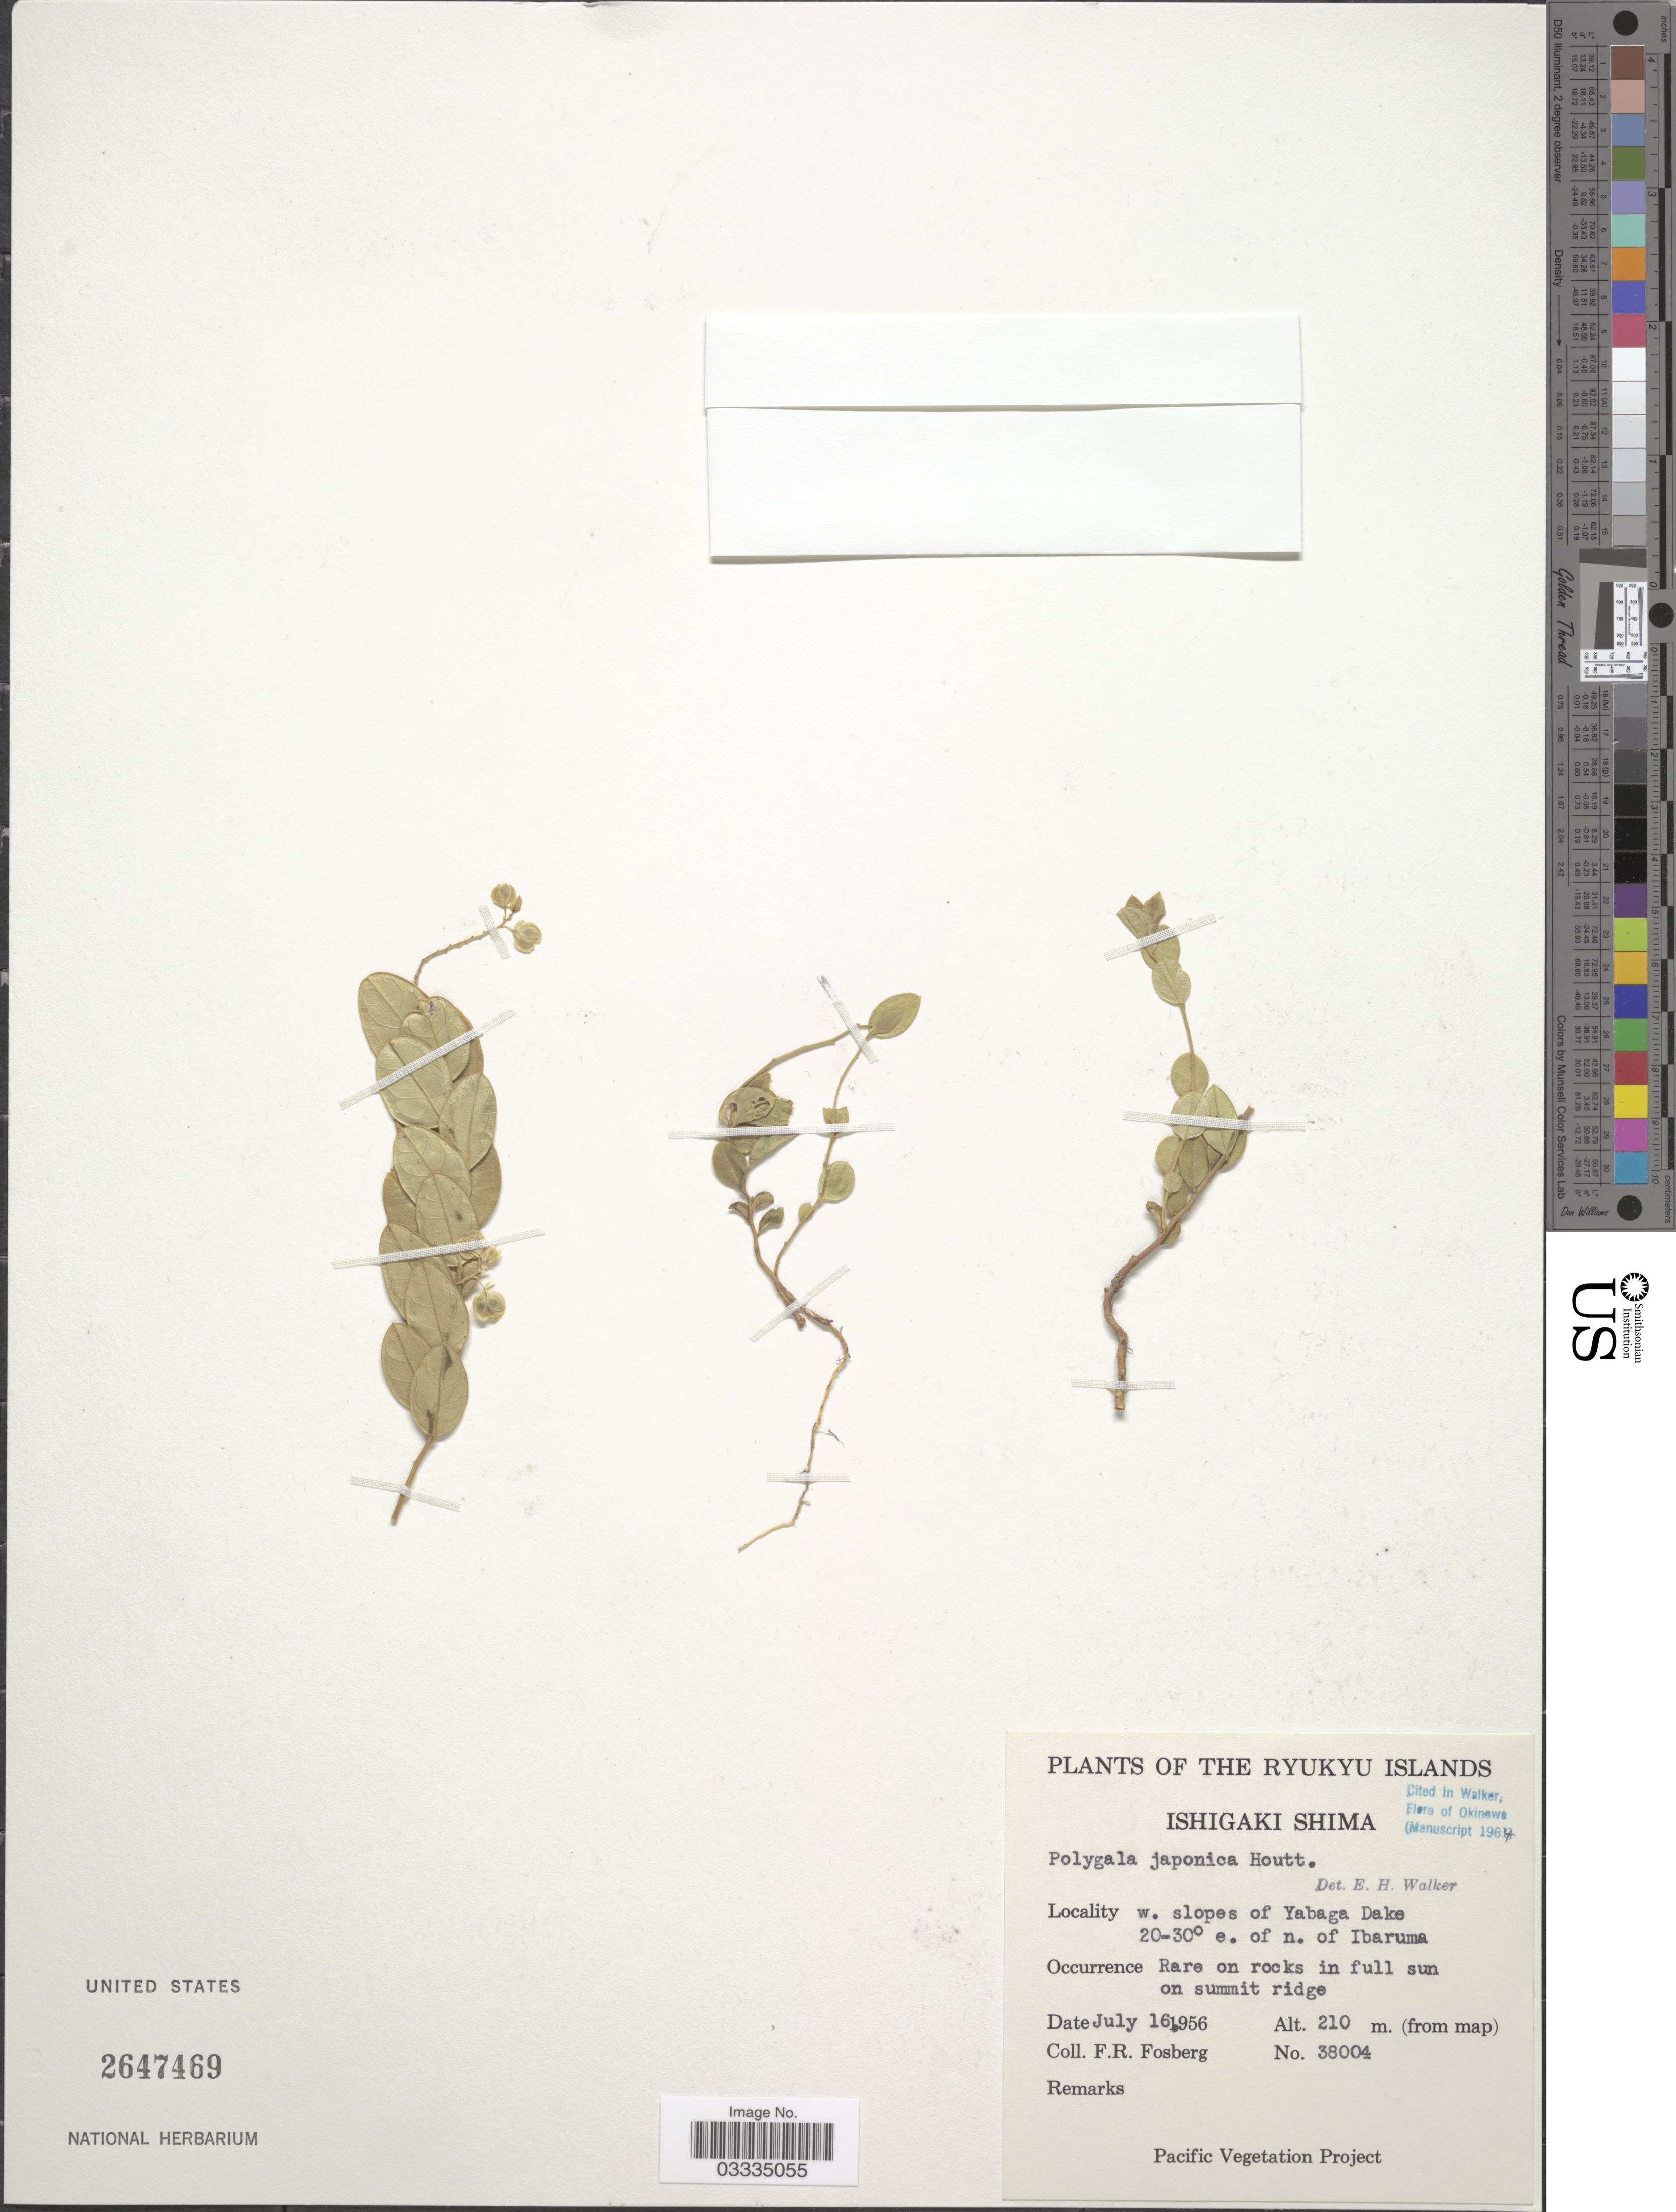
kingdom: Plantae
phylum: Tracheophyta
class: Magnoliopsida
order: Fabales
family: Polygalaceae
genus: Polygala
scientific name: Polygala japonica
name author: Houtt.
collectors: F. R. Fosberg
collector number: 38004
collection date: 1956-07-16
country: Japan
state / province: Okinawa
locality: Ryukyu Islands. Ishigaki Shima. W. slopes of Yabaga Dake 20-30° e. of n. of Iburama. Rare on rocks in full sun on summit ridge.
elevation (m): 210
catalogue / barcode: US 2647469